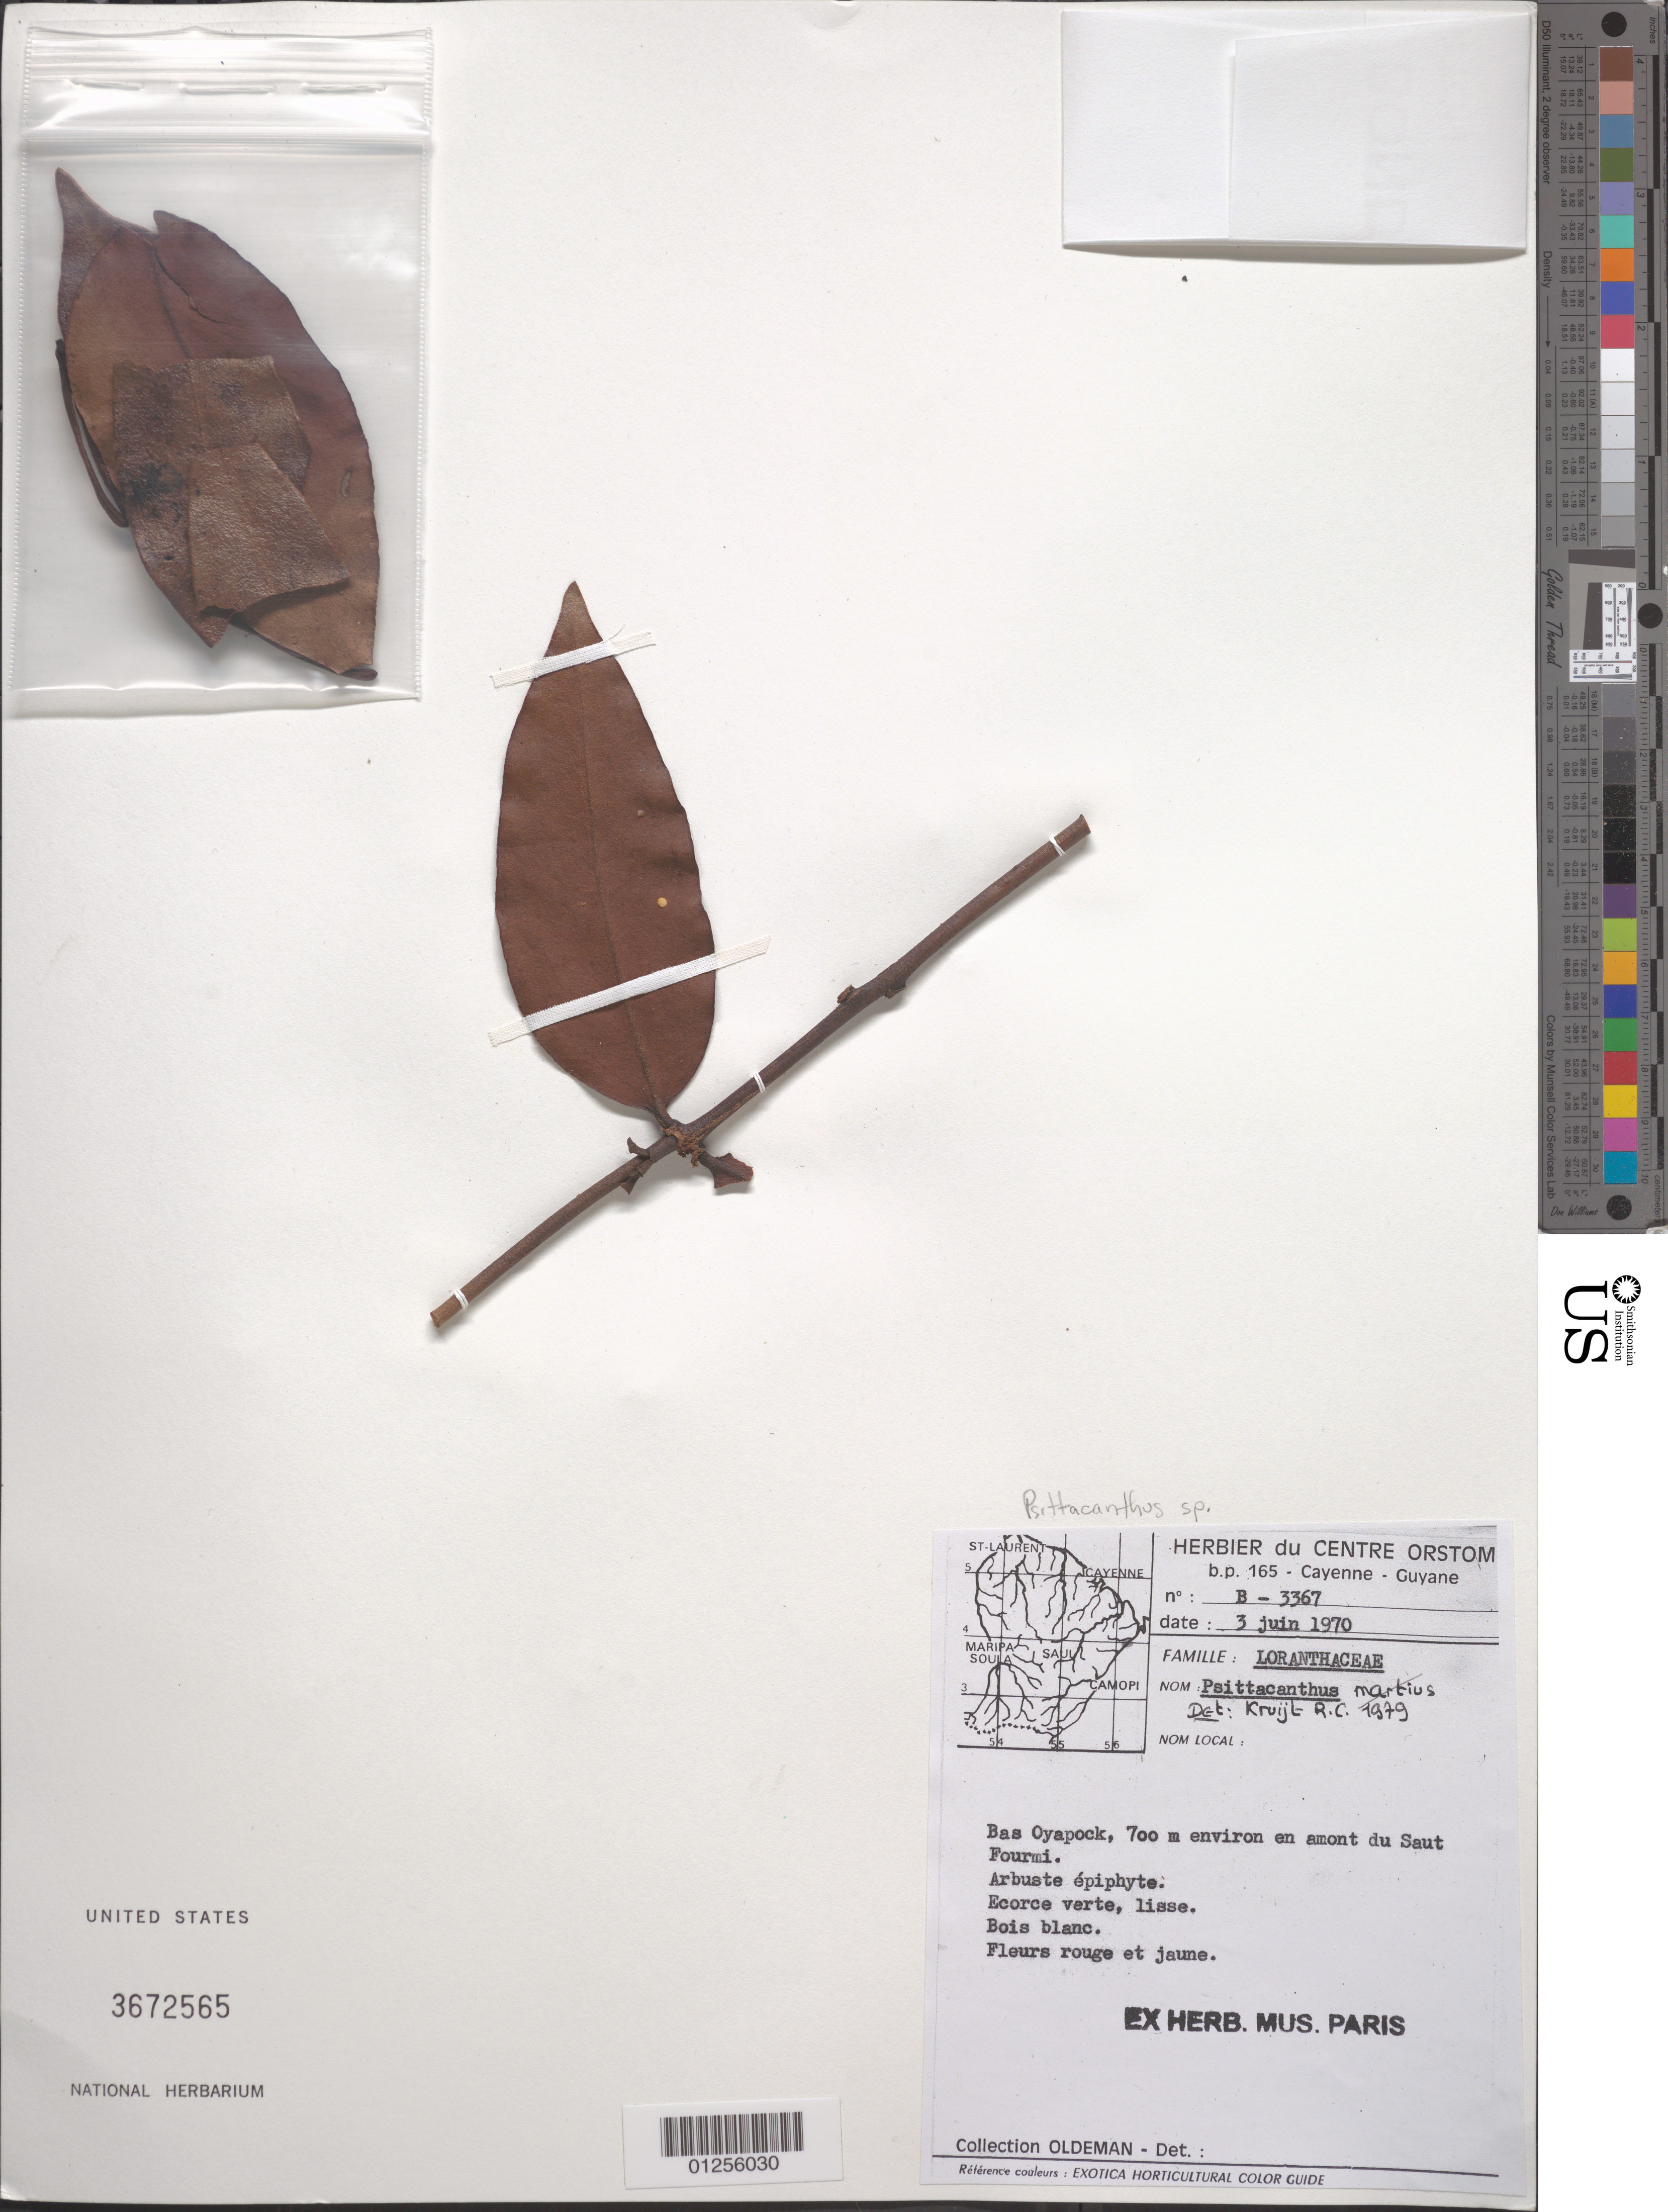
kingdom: Plantae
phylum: Tracheophyta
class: Magnoliopsida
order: Santalales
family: Loranthaceae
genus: Psittacanthus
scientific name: Psittacanthus sp.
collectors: R. Oldeman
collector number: B-3367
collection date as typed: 03 Jun 1970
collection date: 1970-06-03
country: French Guiana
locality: Bas Oyapock, Saut Pacacouara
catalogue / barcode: US 3672565